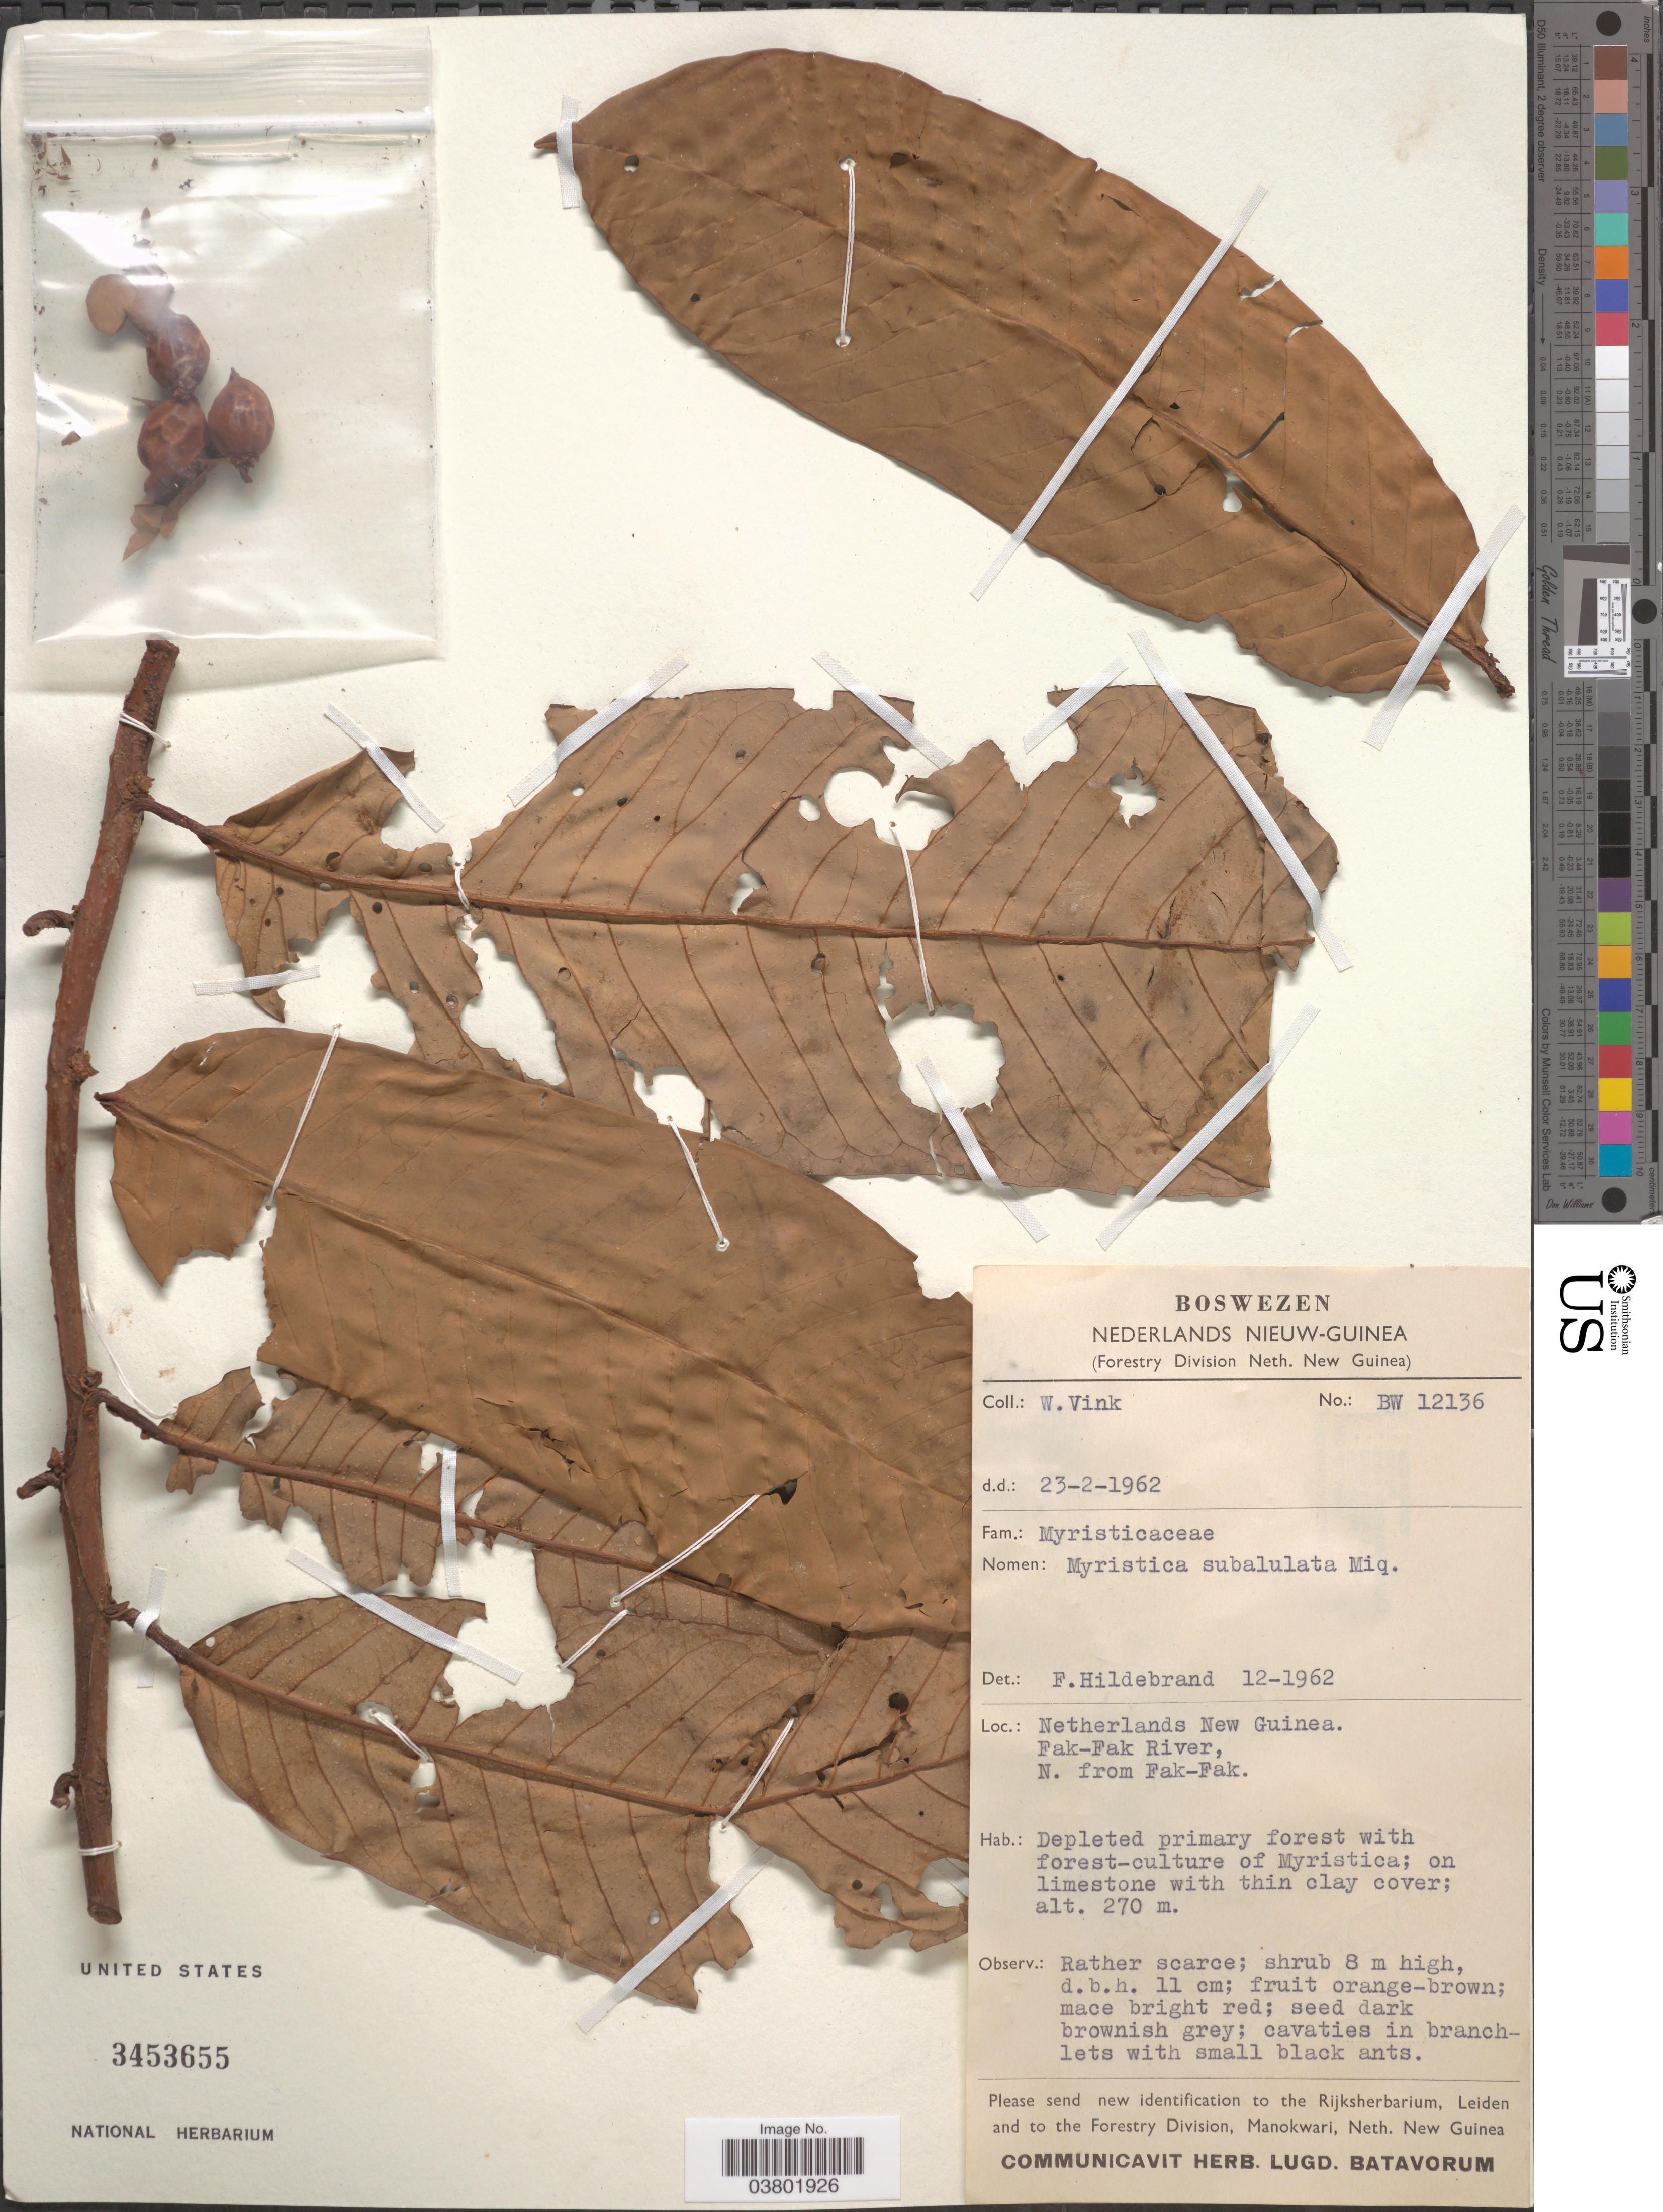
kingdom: Plantae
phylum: Tracheophyta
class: Magnoliopsida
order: Magnoliales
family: Myristicaceae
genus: Myristica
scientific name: Myristica subalulata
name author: Miq.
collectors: W. Vink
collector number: BW 12136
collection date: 1962-02-23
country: Indonesia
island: New Guinea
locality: Netherlands New Guinea. Fak-Fak River, N. from Fak-Fak.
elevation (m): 270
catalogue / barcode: US 3453655